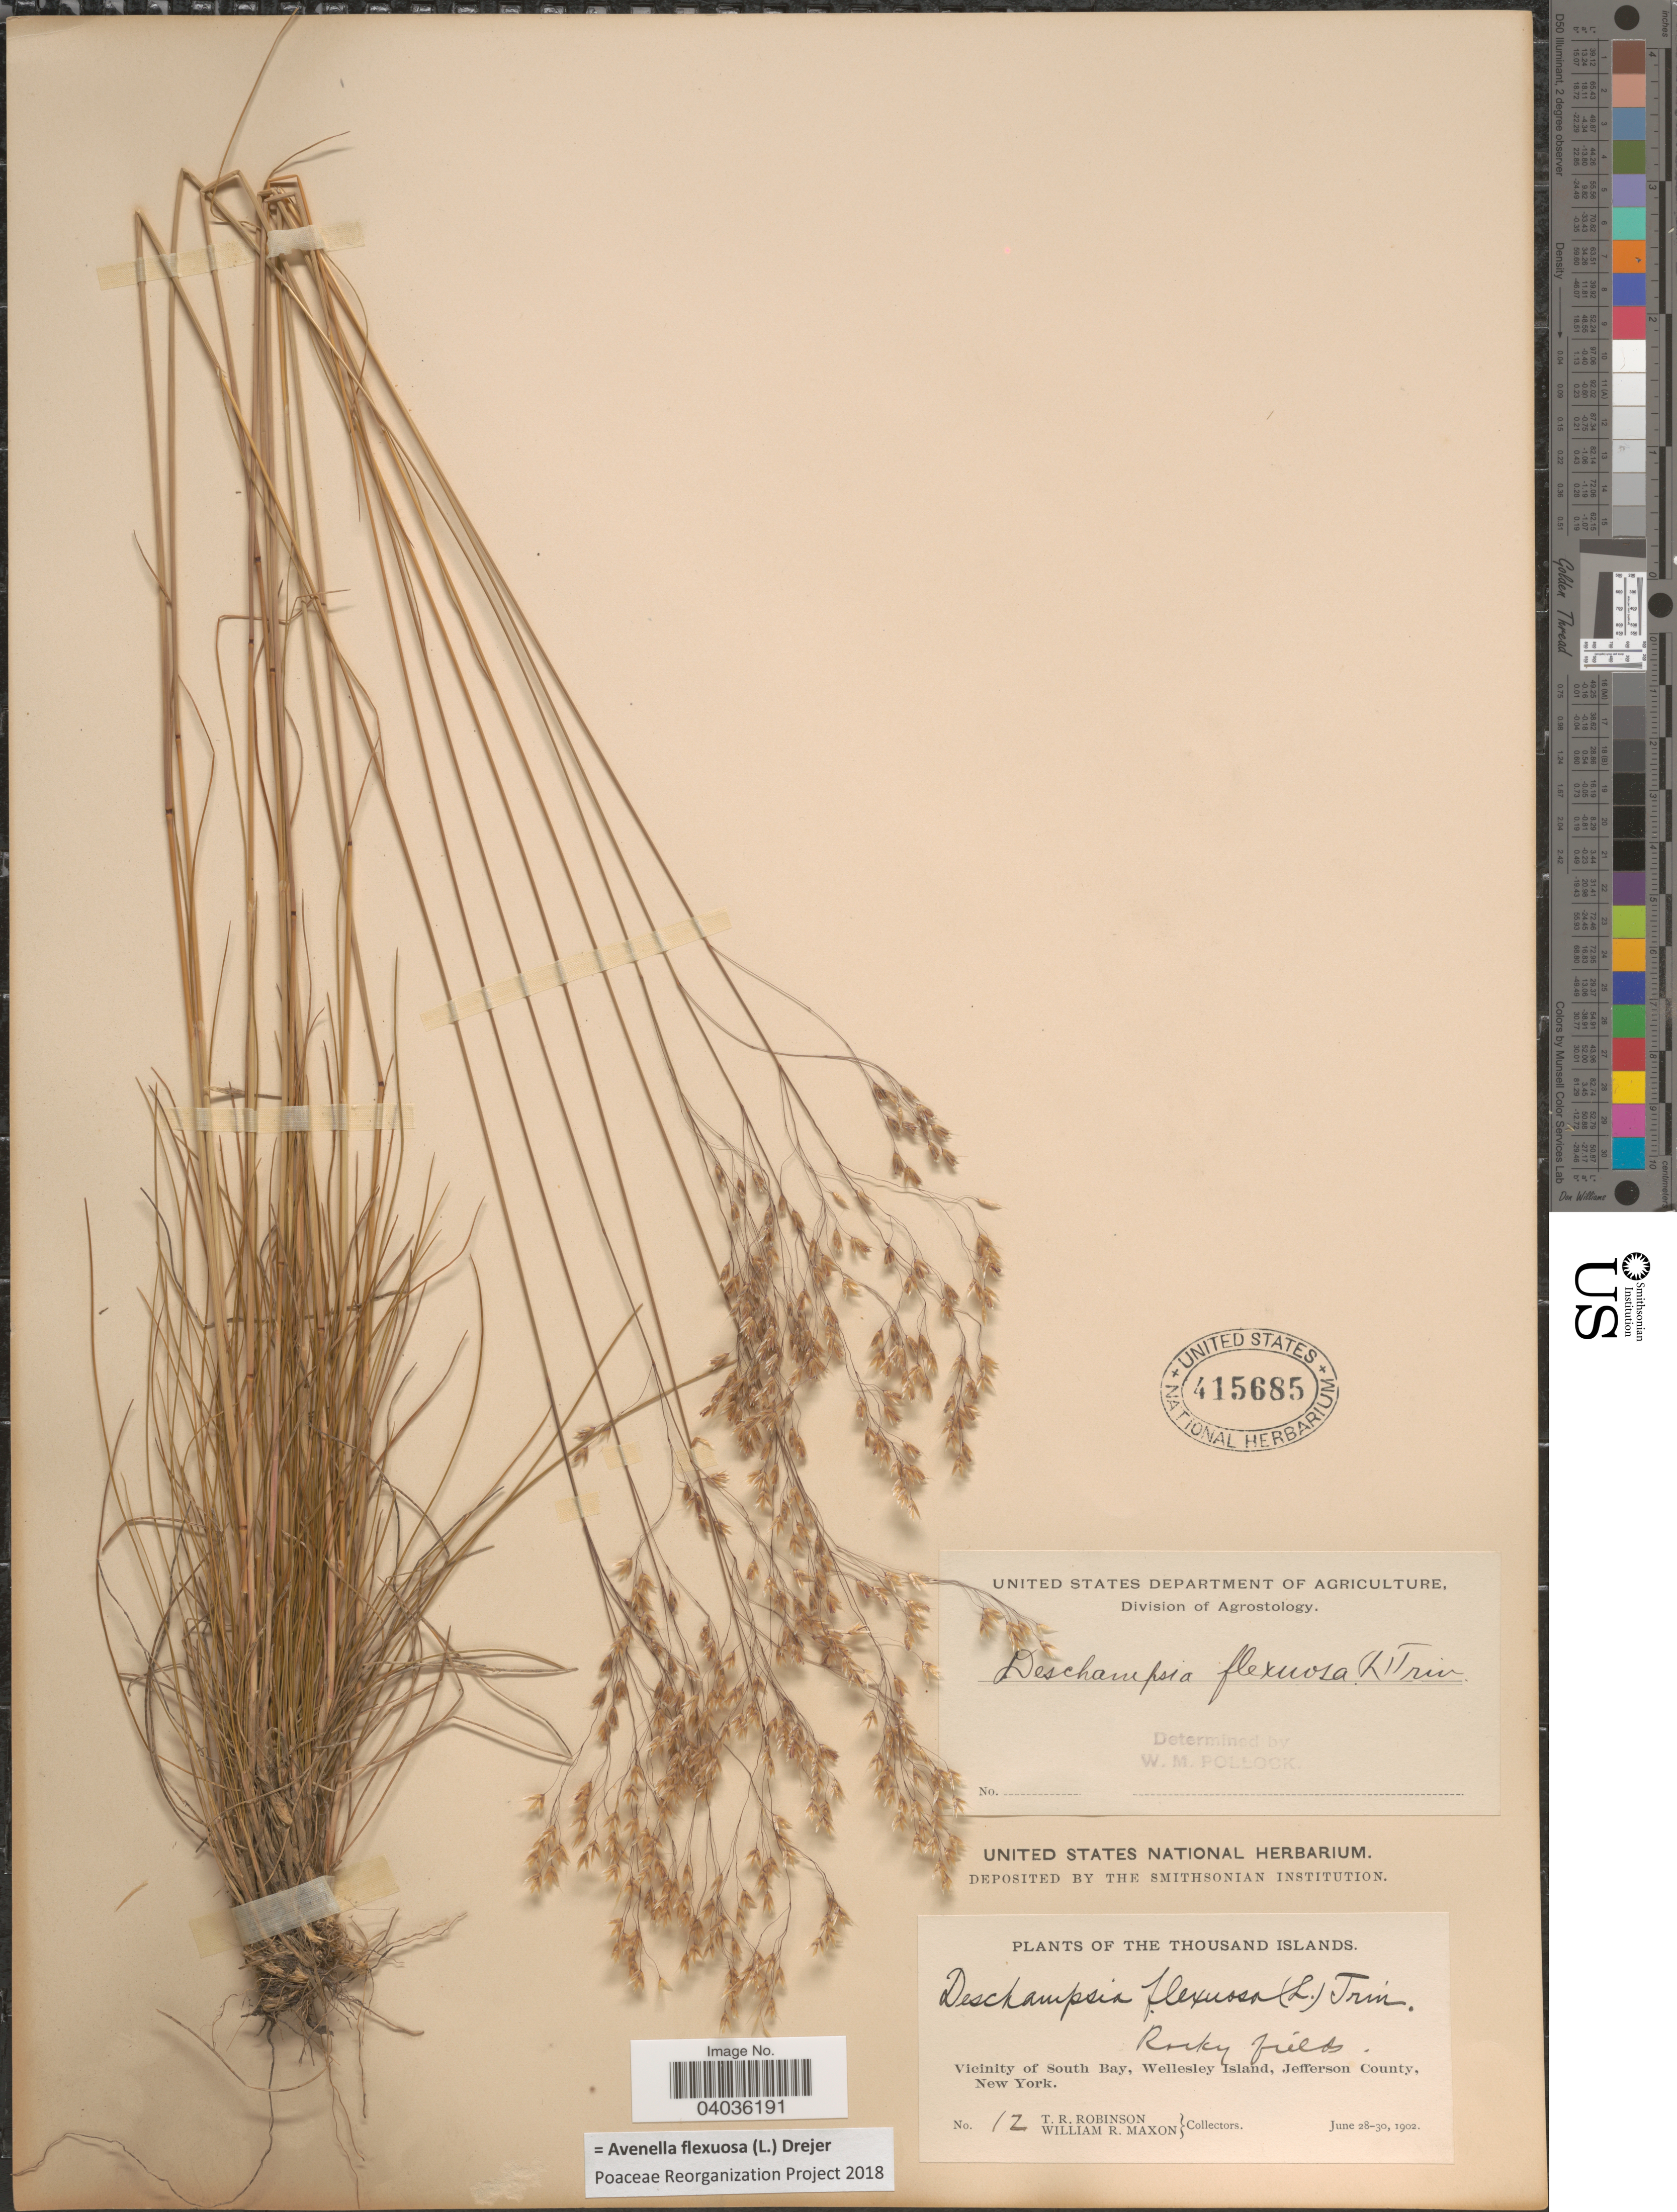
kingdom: Plantae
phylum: Tracheophyta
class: Liliopsida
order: Poales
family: Poaceae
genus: Avenella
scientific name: Avenella flexuosa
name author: (L.) Drejer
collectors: T. R. Robinson & W. R. Maxon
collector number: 12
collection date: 1902-06-28/1902-06-30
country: United States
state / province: New York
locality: Thousand Islands. Vicinity of South Bay, Wellesley Island, Jefferson County.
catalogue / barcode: US 415685